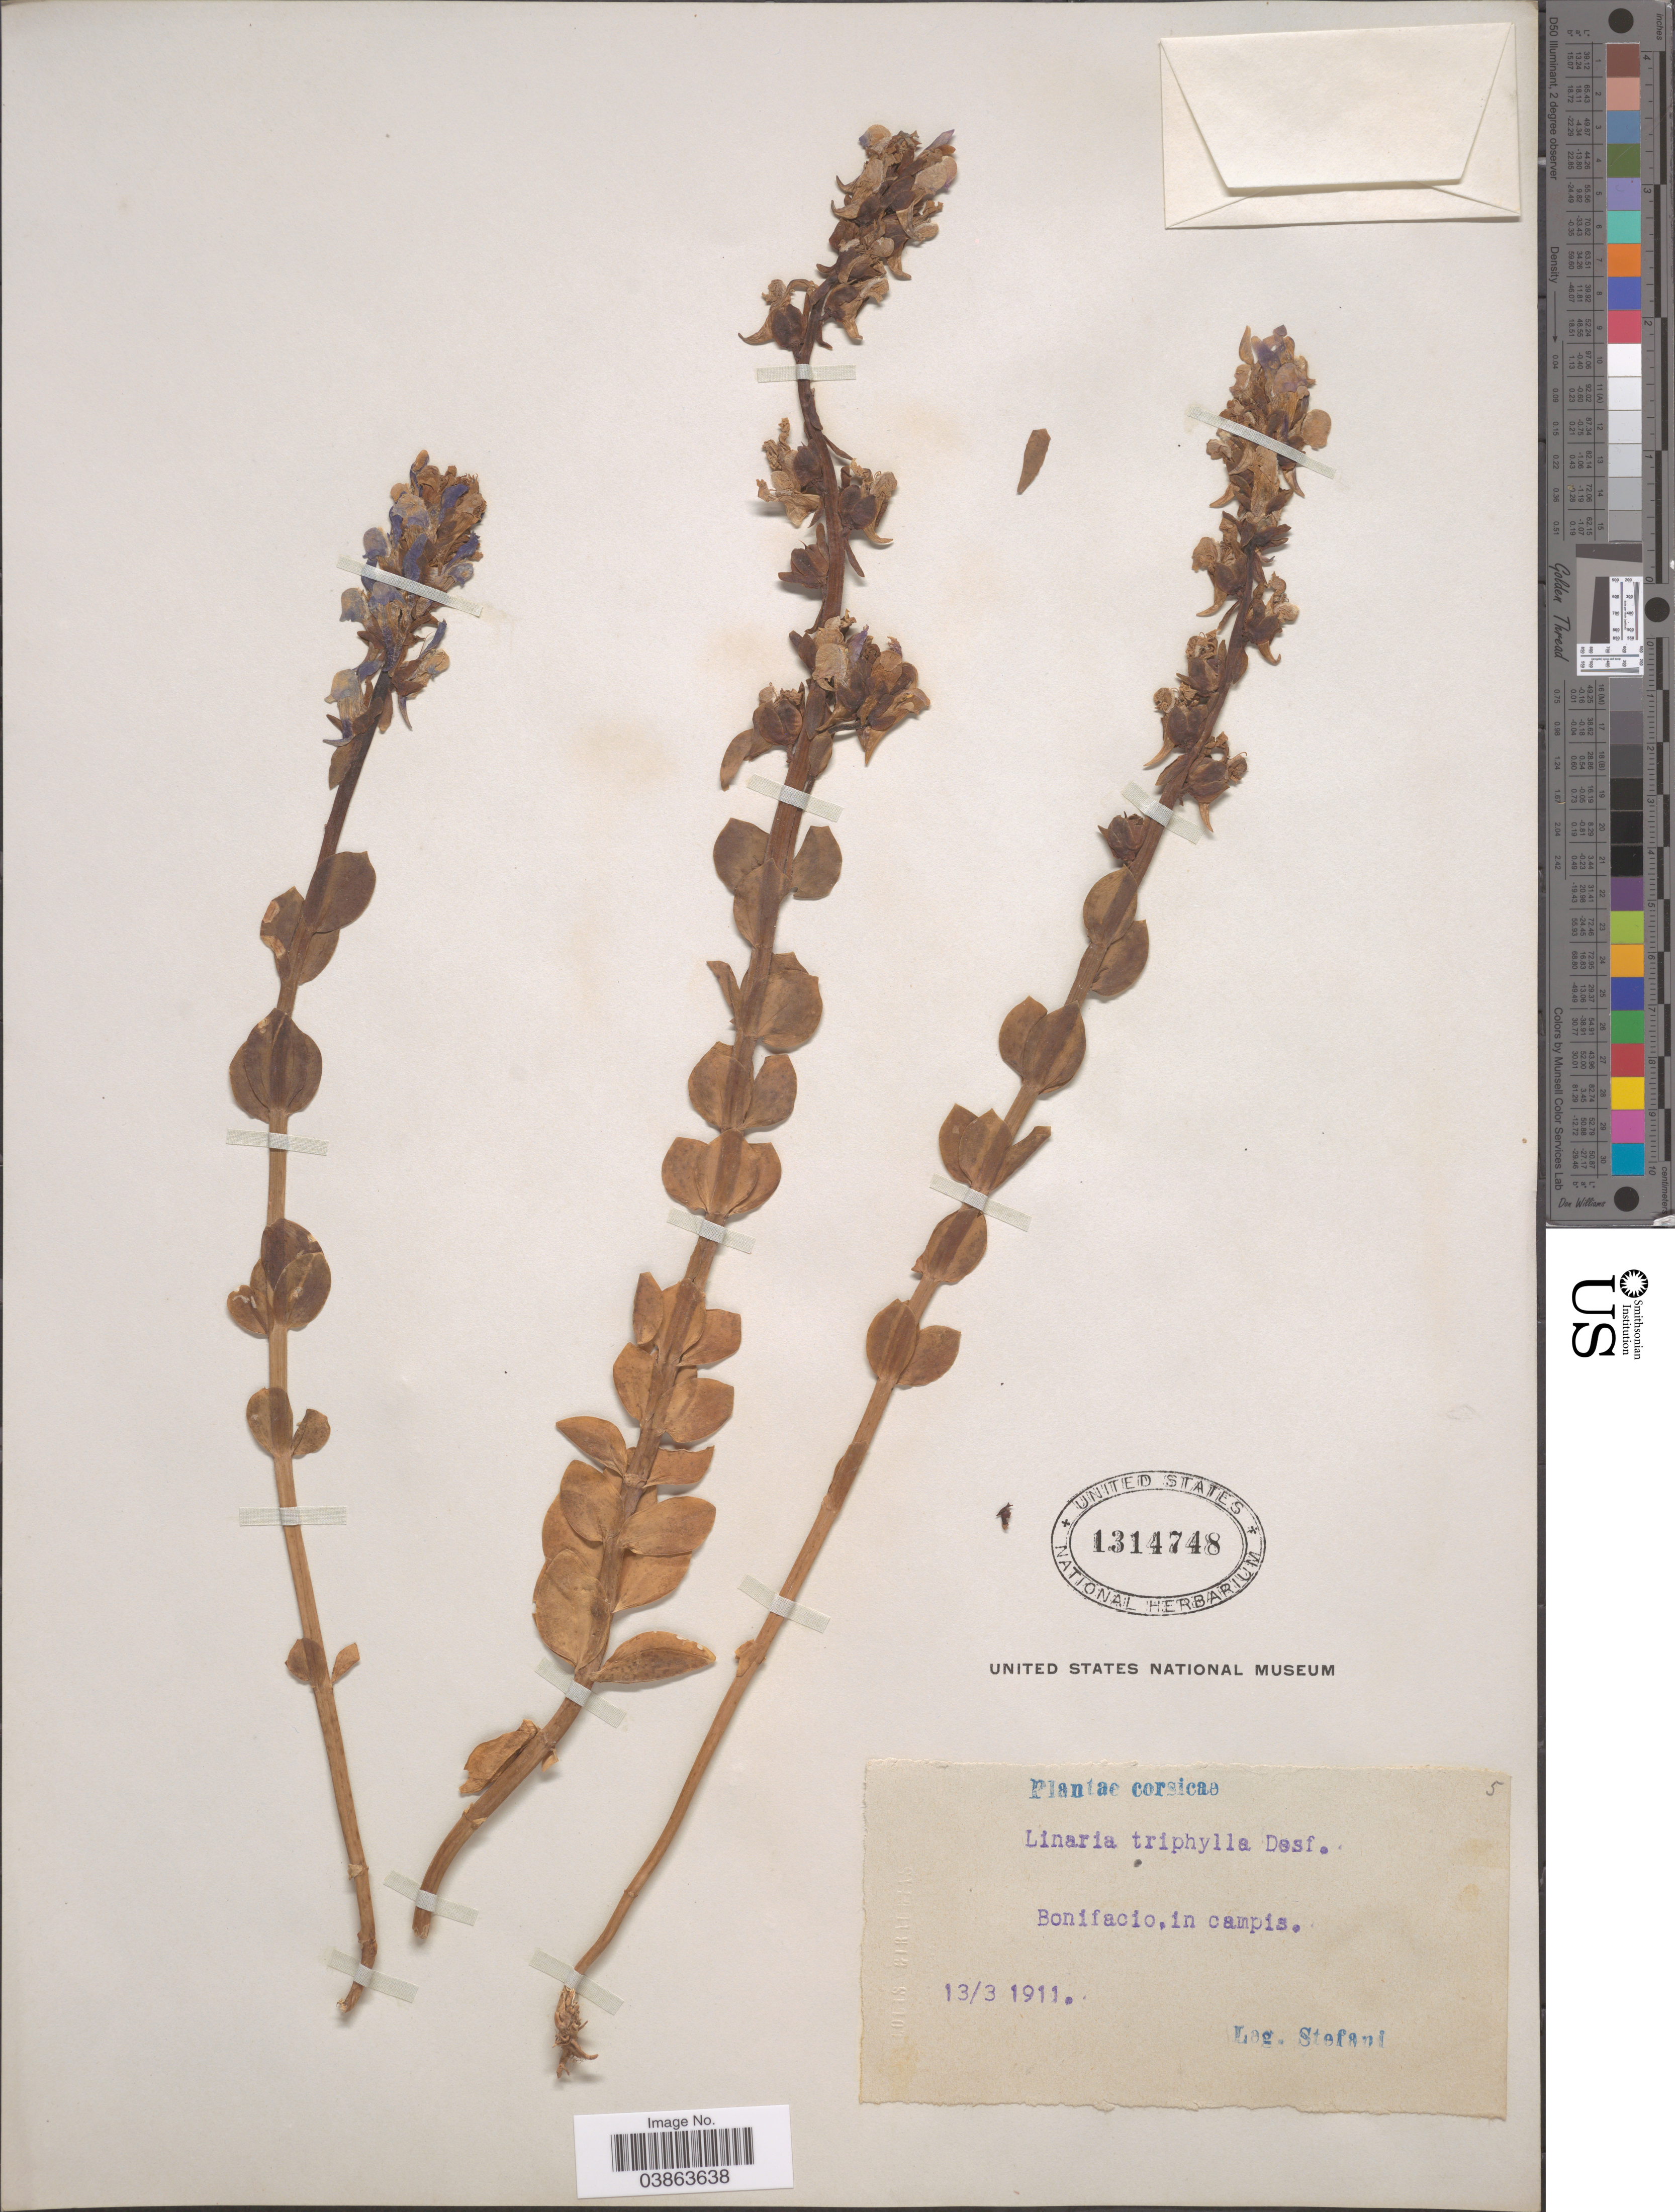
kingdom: Plantae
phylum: Tracheophyta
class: Magnoliopsida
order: Lamiales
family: Plantaginaceae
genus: Linaria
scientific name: Linaria triphylla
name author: (L.) Mill.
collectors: Stefani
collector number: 5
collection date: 1911-03-13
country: France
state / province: Corsica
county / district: Corse-du-Sud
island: Corse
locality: Bonifacio, in campis.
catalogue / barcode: US 1314748